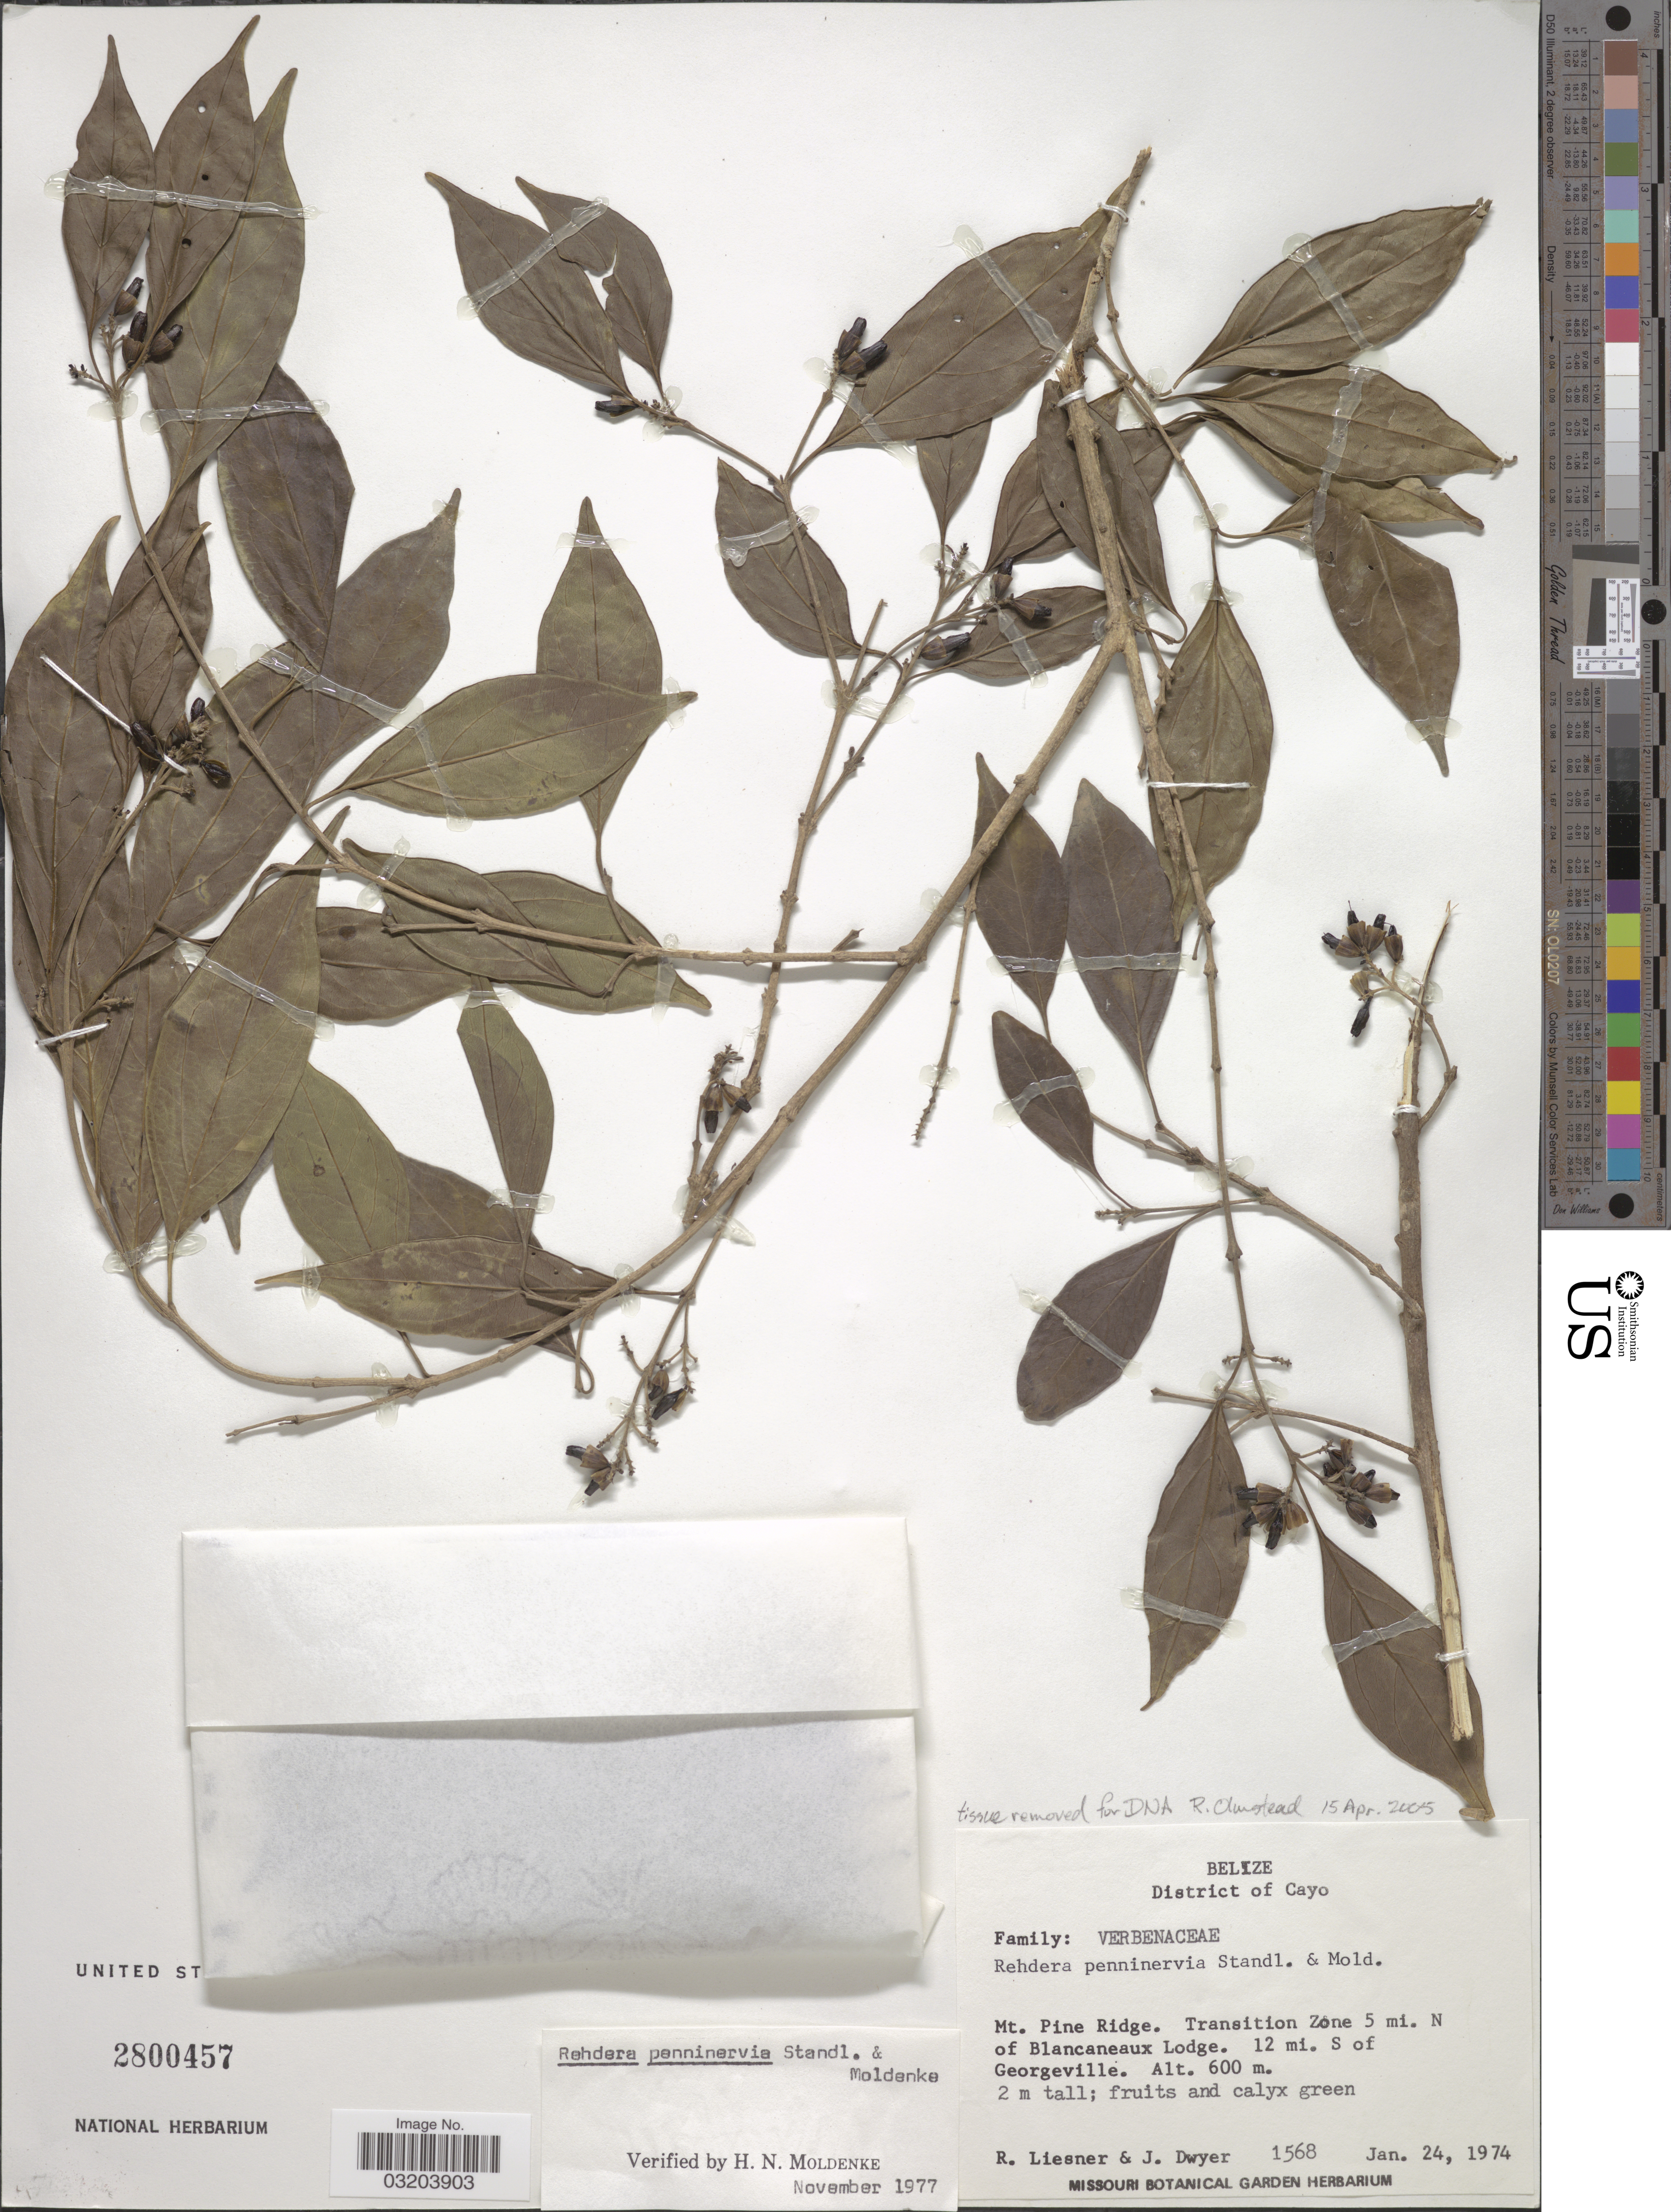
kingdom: Plantae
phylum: Tracheophyta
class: Magnoliopsida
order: Lamiales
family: Verbenaceae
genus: Rehdera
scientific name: Rehdera penninervia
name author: Standl. & Moldenke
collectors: R. L. Liesner & J. Dwyer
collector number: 1568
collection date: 1974-01-24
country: Belize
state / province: Cayo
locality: District of Cayo. Mt. Pine Ridge. Transition Zone 5 mi. N of Blancaneaux Lodge. 12 mi. S of Georgeville.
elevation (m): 600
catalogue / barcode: US 2800457